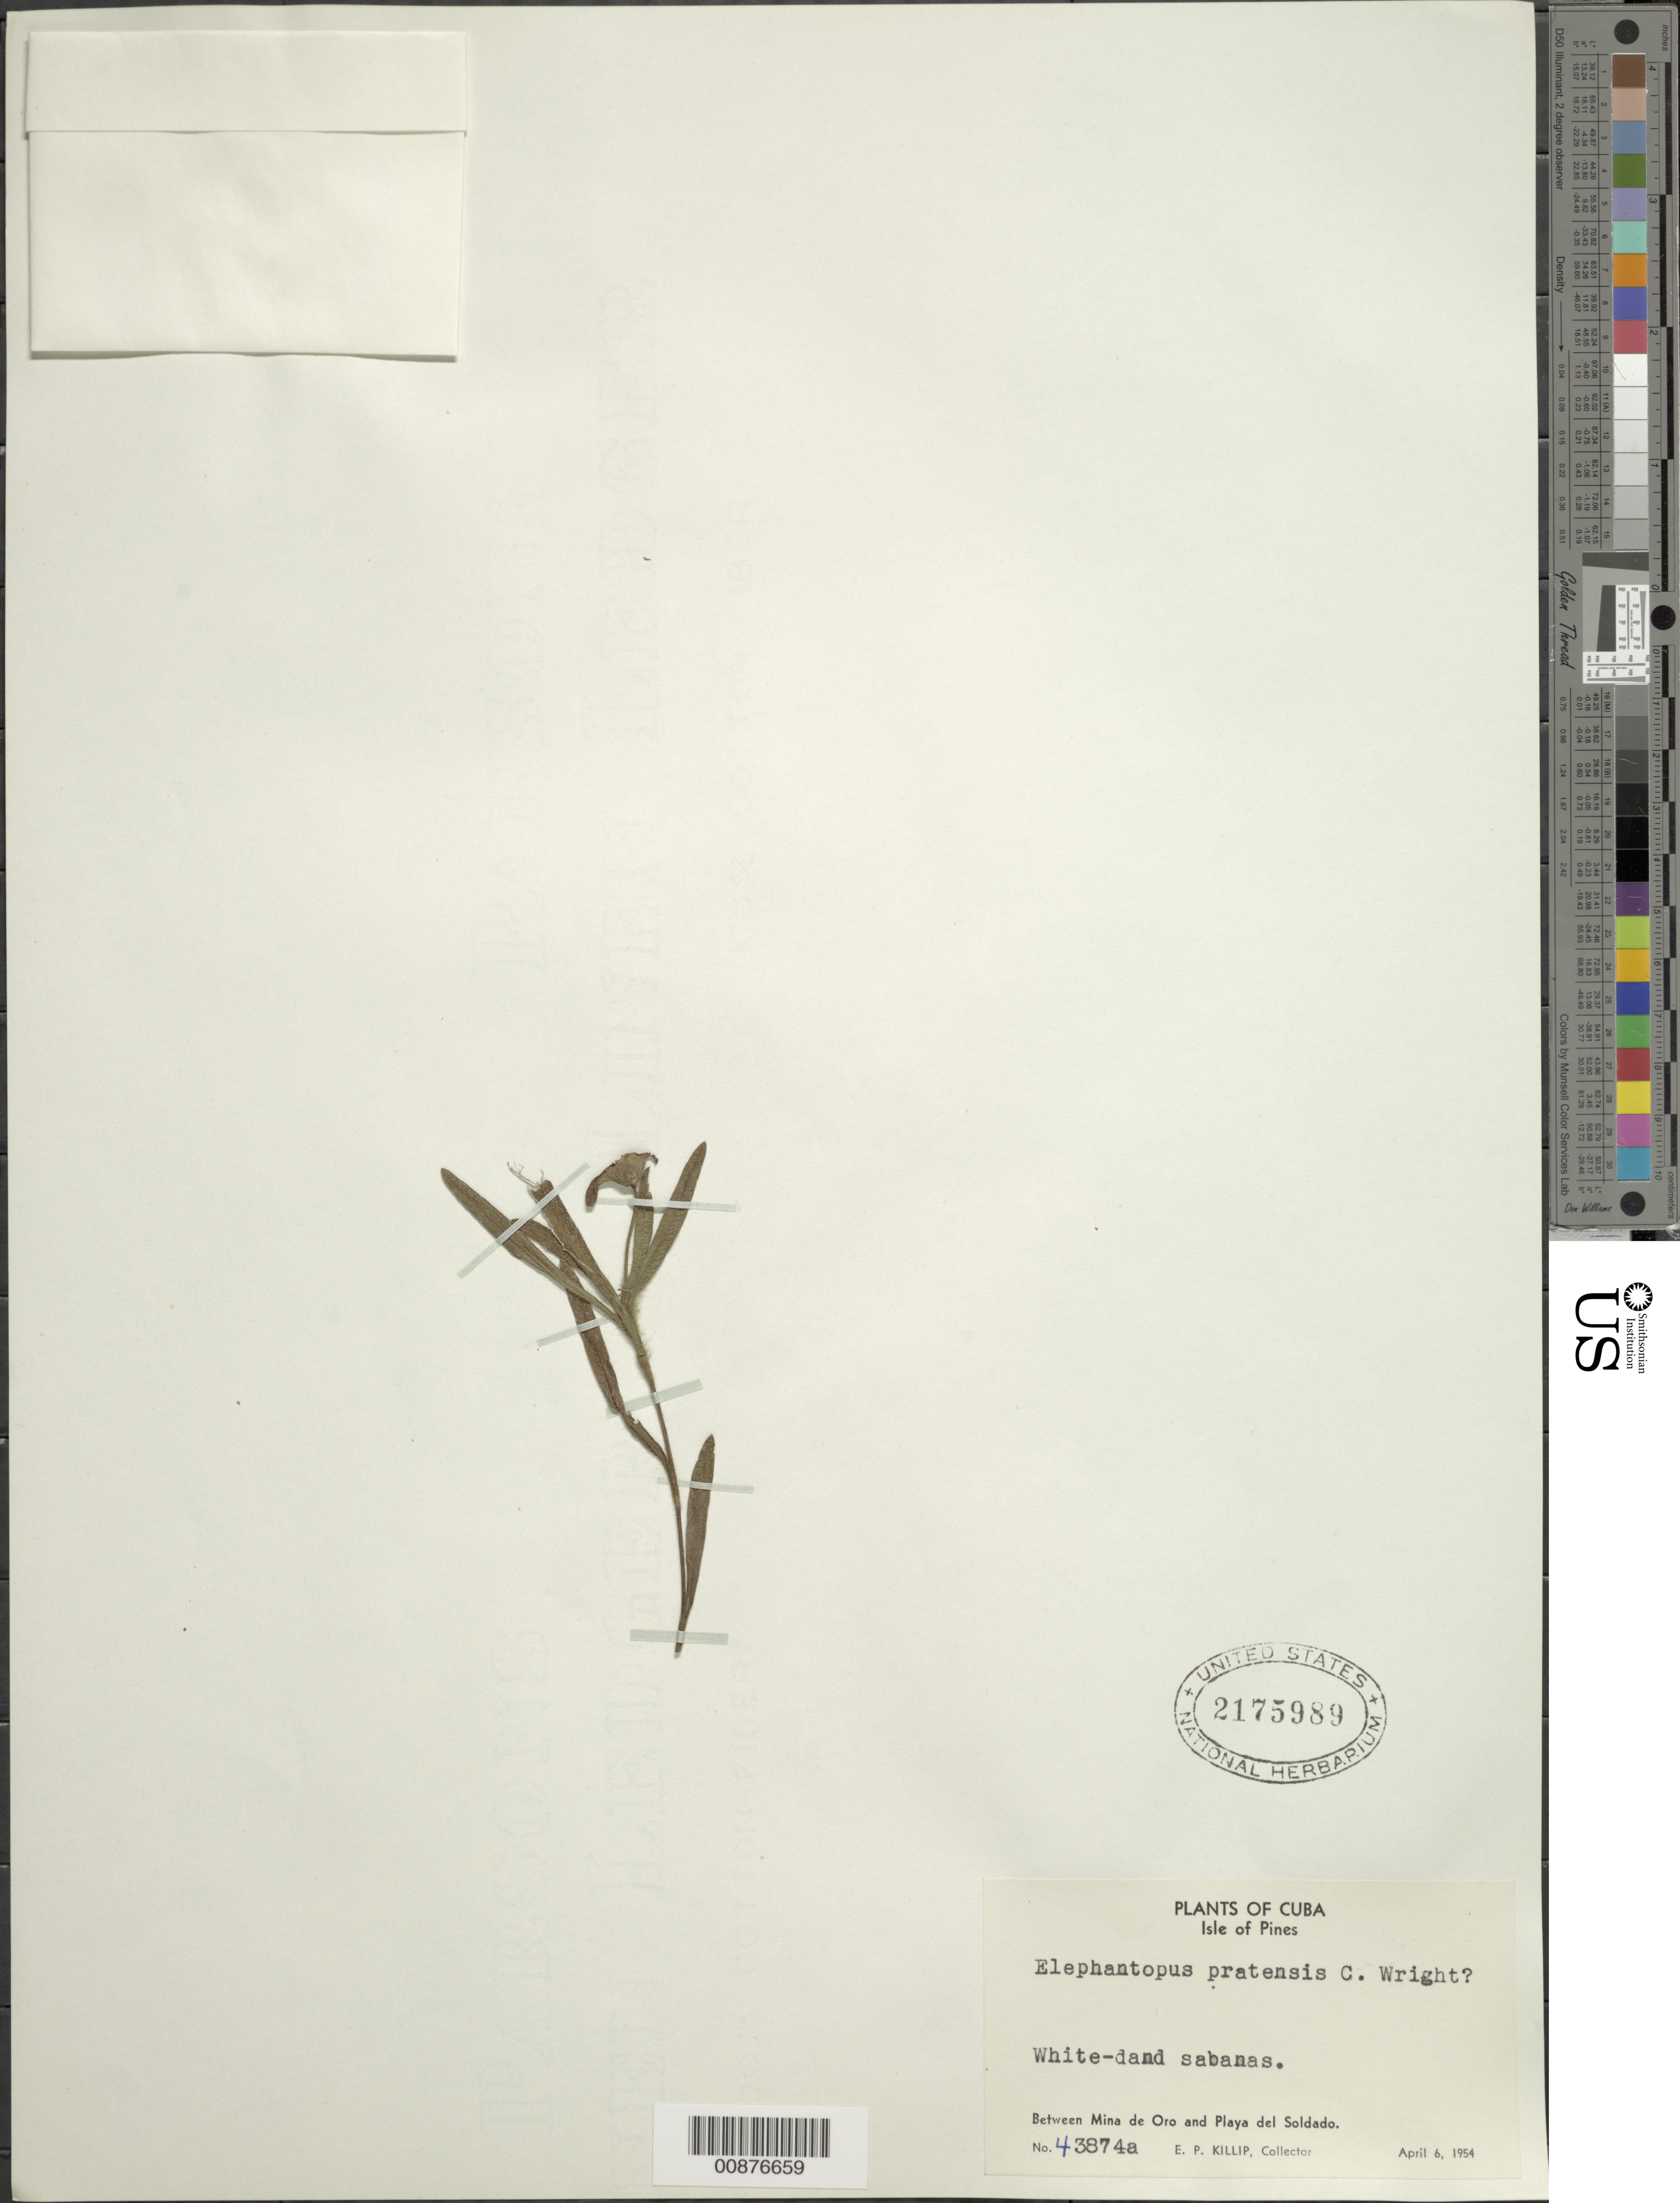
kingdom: Plantae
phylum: Tracheophyta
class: Magnoliopsida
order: Asterales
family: Asteraceae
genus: Elephantopus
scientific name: Elephantopus pratensis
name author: C. Wright in Sauvalle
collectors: E. P. Killip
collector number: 43874a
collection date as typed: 06 Apr 1954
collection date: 1954-04-06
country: Cuba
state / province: Isla de La Juventud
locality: Between Mina de Oro and Playa del Soldado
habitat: White-sand savannas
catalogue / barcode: US 2175989